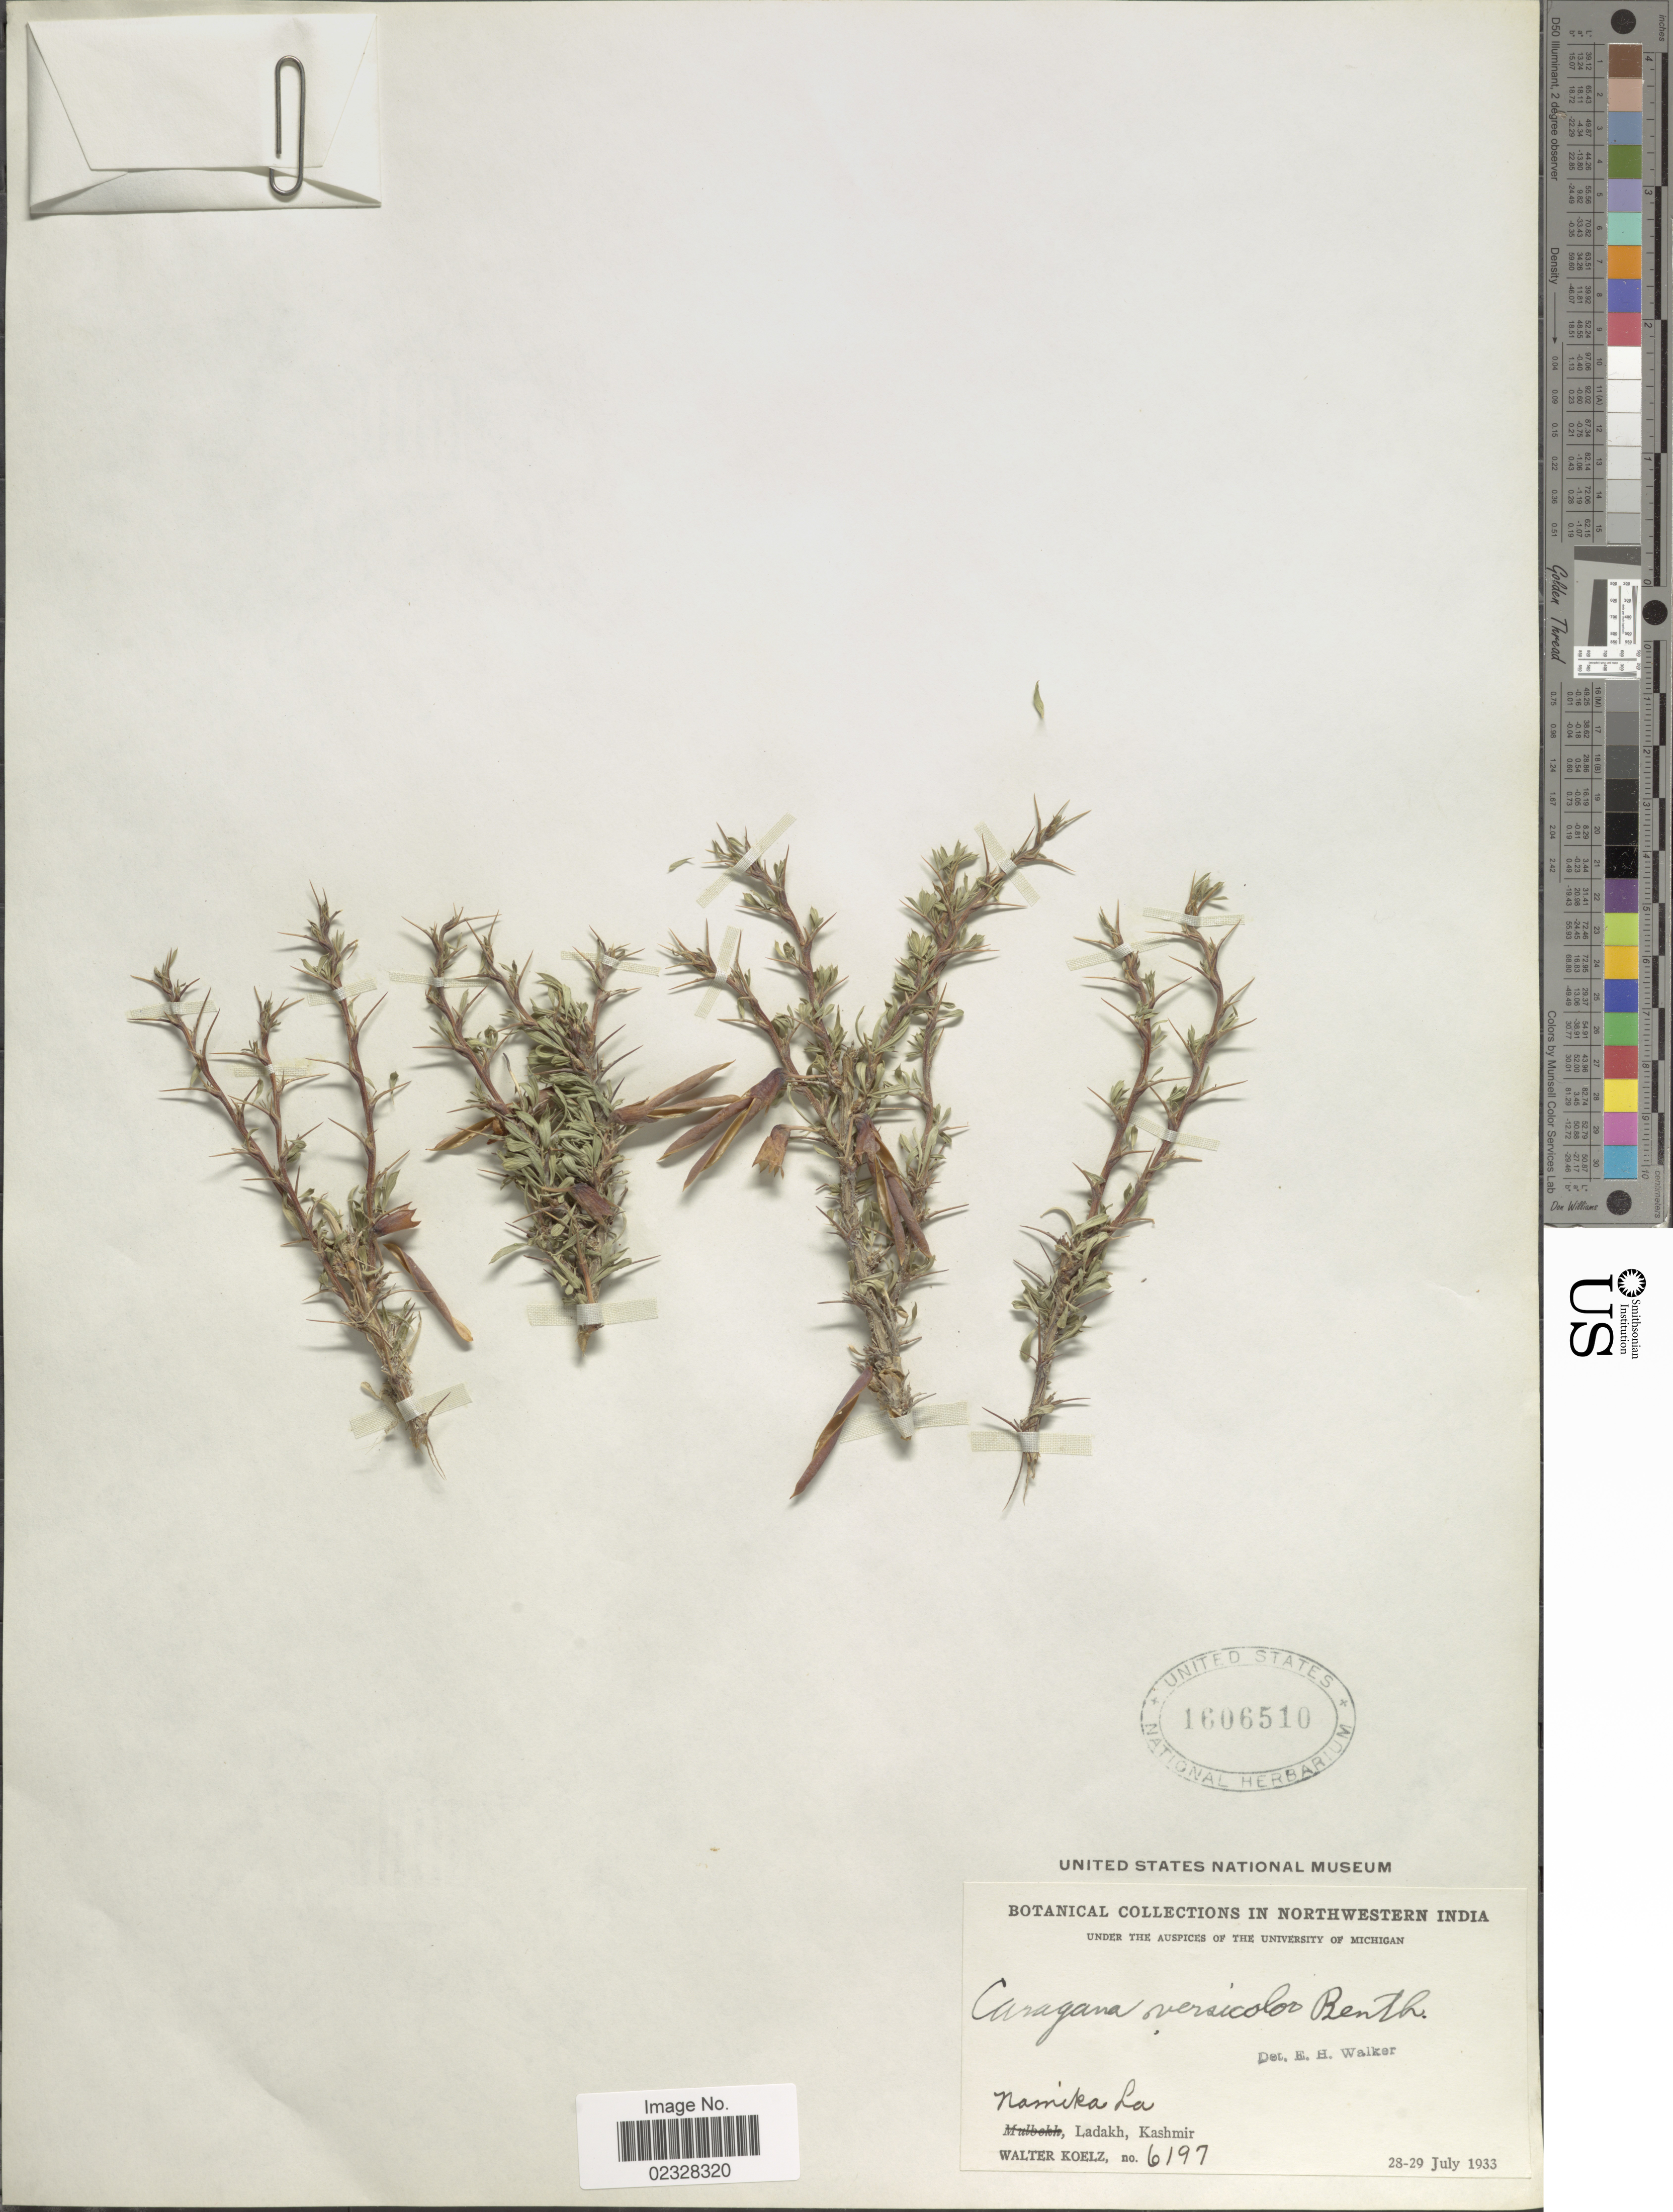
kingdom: Plantae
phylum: Tracheophyta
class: Magnoliopsida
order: Fabales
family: Fabaceae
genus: Caragana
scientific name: Caragana versicolor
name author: Benth.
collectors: W. N. Koelz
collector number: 6197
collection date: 1933-07-28/1933-07-29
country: India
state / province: Jammu and Kashmir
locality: Northwestern India, Namika La, Ladakh, Kashmir.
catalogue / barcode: US 1606510